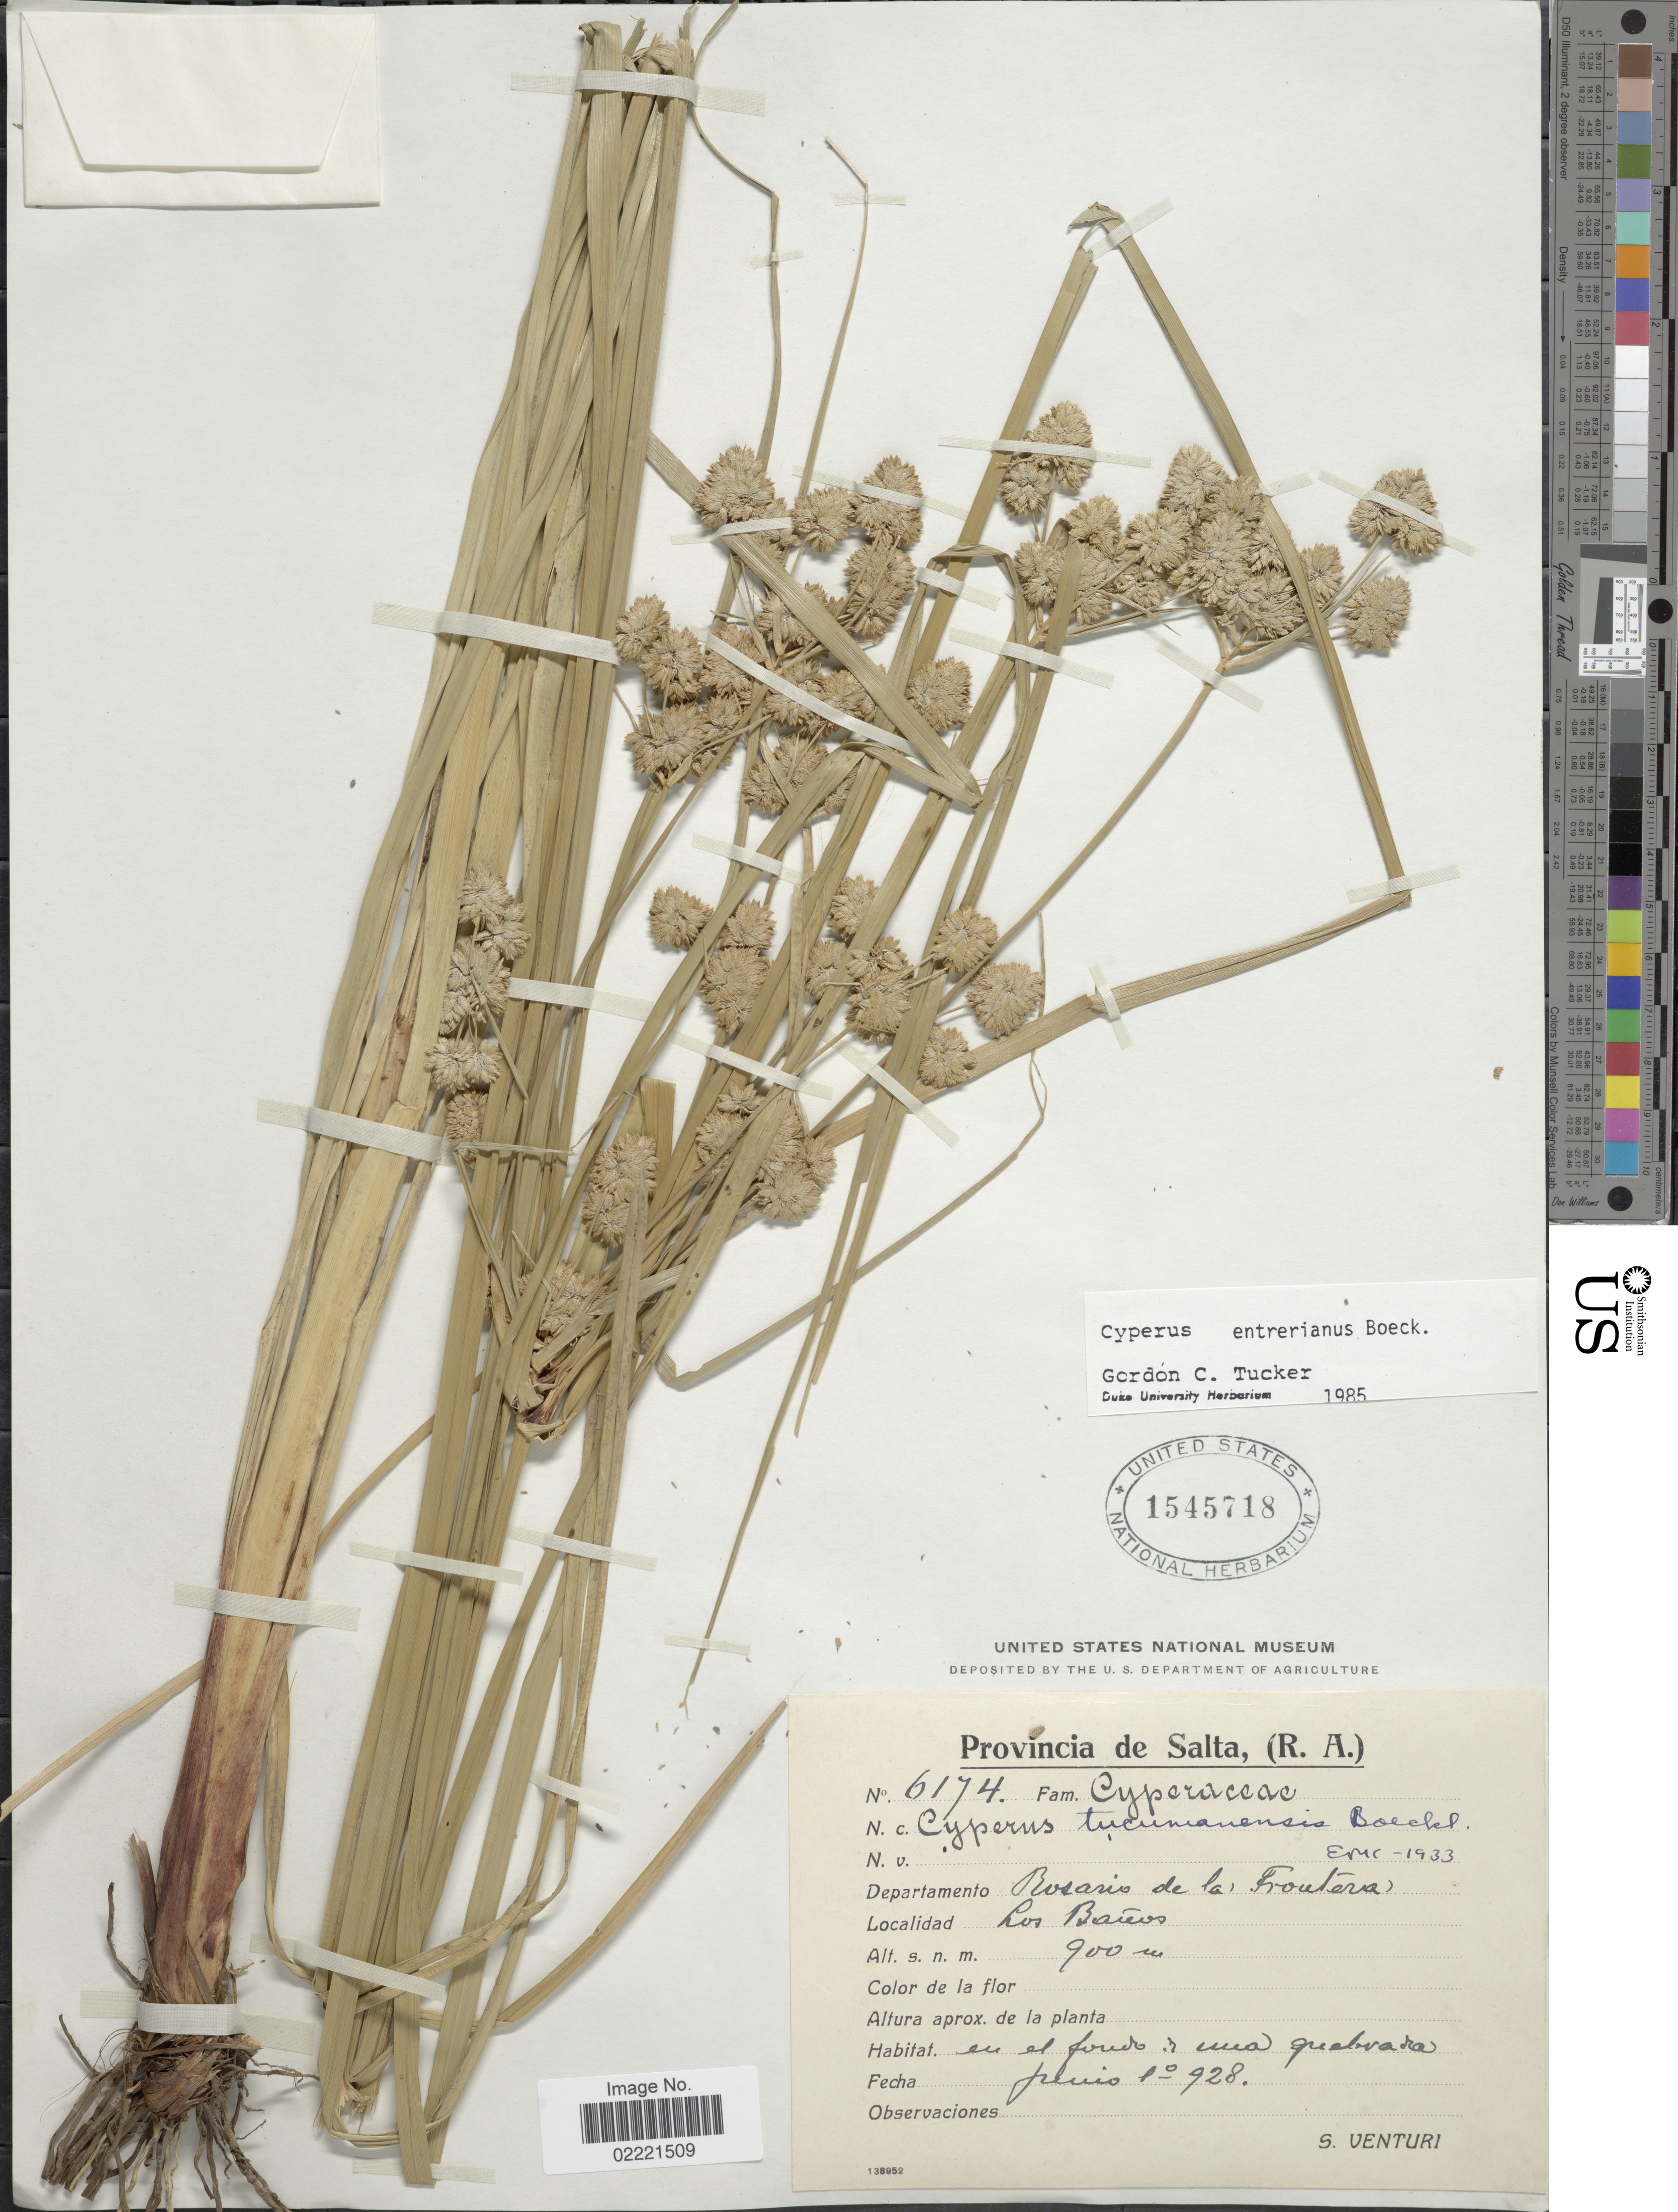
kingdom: Plantae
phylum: Tracheophyta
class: Liliopsida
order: Poales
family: Cyperaceae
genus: Cyperus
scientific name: Cyperus entrerianus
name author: Boeckeler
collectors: S. Venturi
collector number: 6174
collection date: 1928-06-01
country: Argentina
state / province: Salta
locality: (R.A.) Departamento de la Frontera, Los Banos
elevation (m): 900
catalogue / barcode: US 1545718